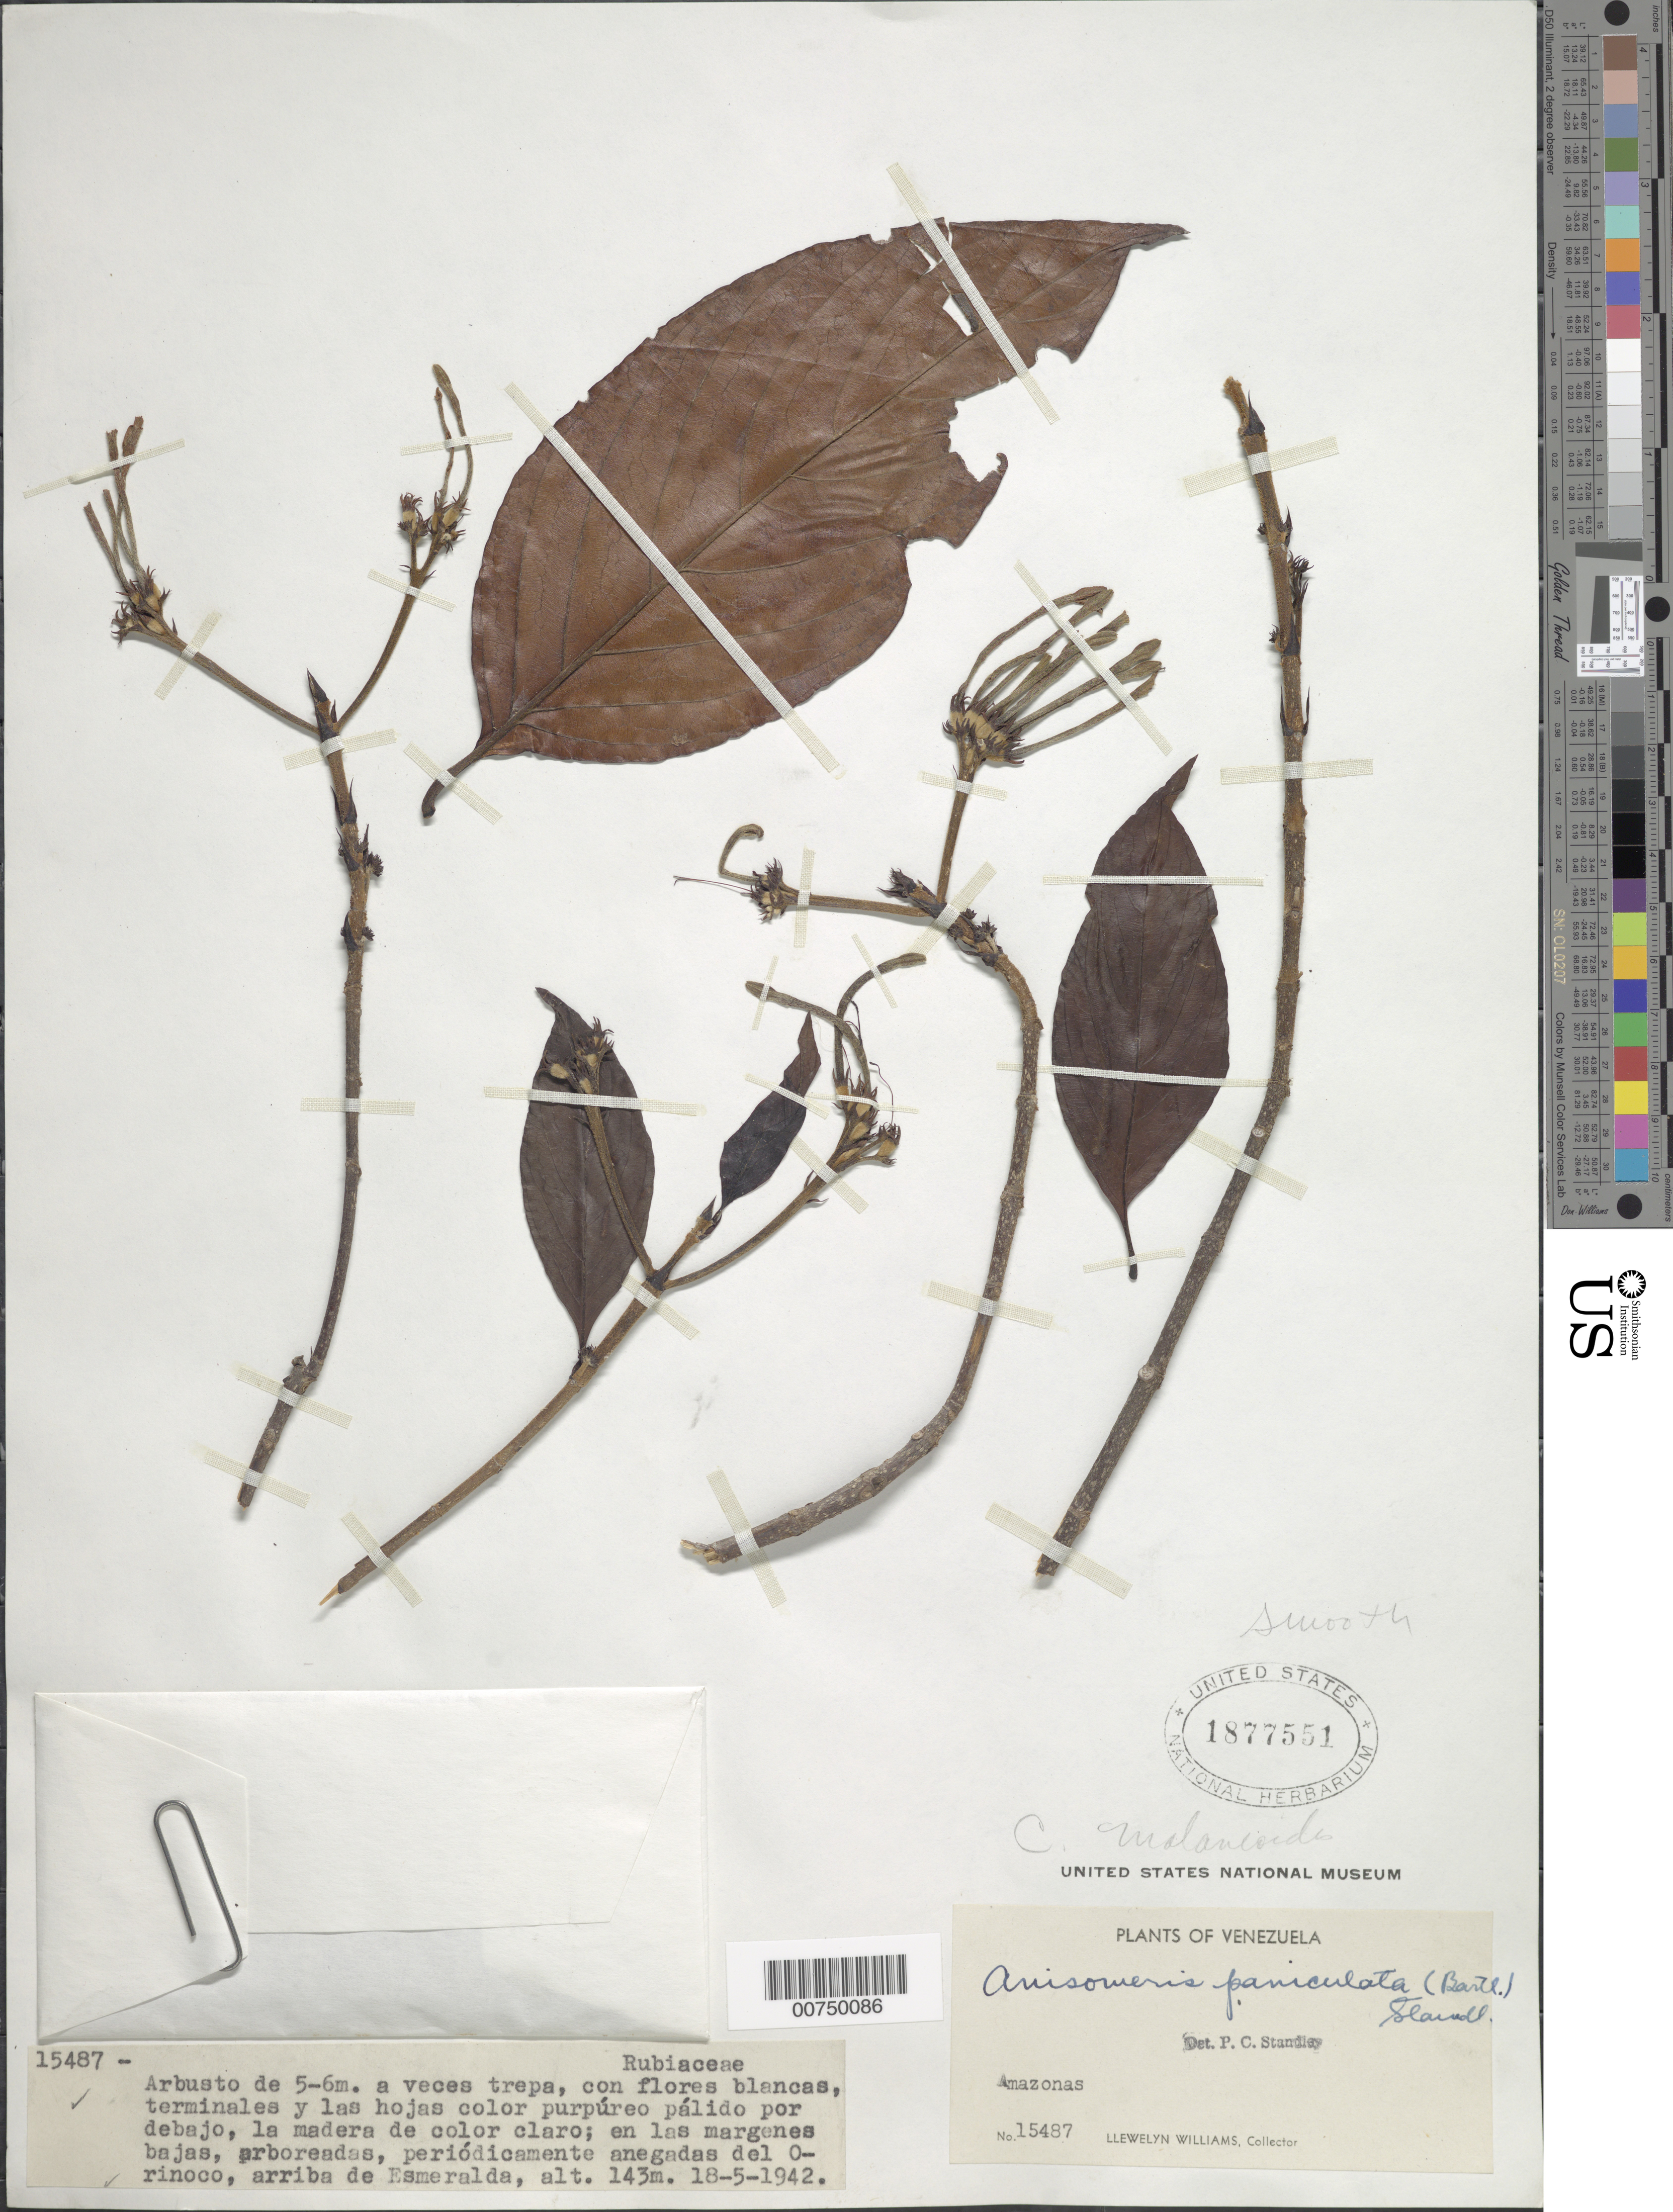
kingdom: Plantae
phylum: Tracheophyta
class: Magnoliopsida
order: Gentianales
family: Rubiaceae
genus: Chomelia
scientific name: Chomelia malaneoides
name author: Müll. Arg.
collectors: Ll. Williams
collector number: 15487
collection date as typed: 18-May-42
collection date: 1942-05-18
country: Venezuela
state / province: Amazonas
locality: Esmeralda, Alto Orinoco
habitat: Margenes bajas, arboreadas, periodeicamente anegadas del rio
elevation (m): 143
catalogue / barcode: US 1877551